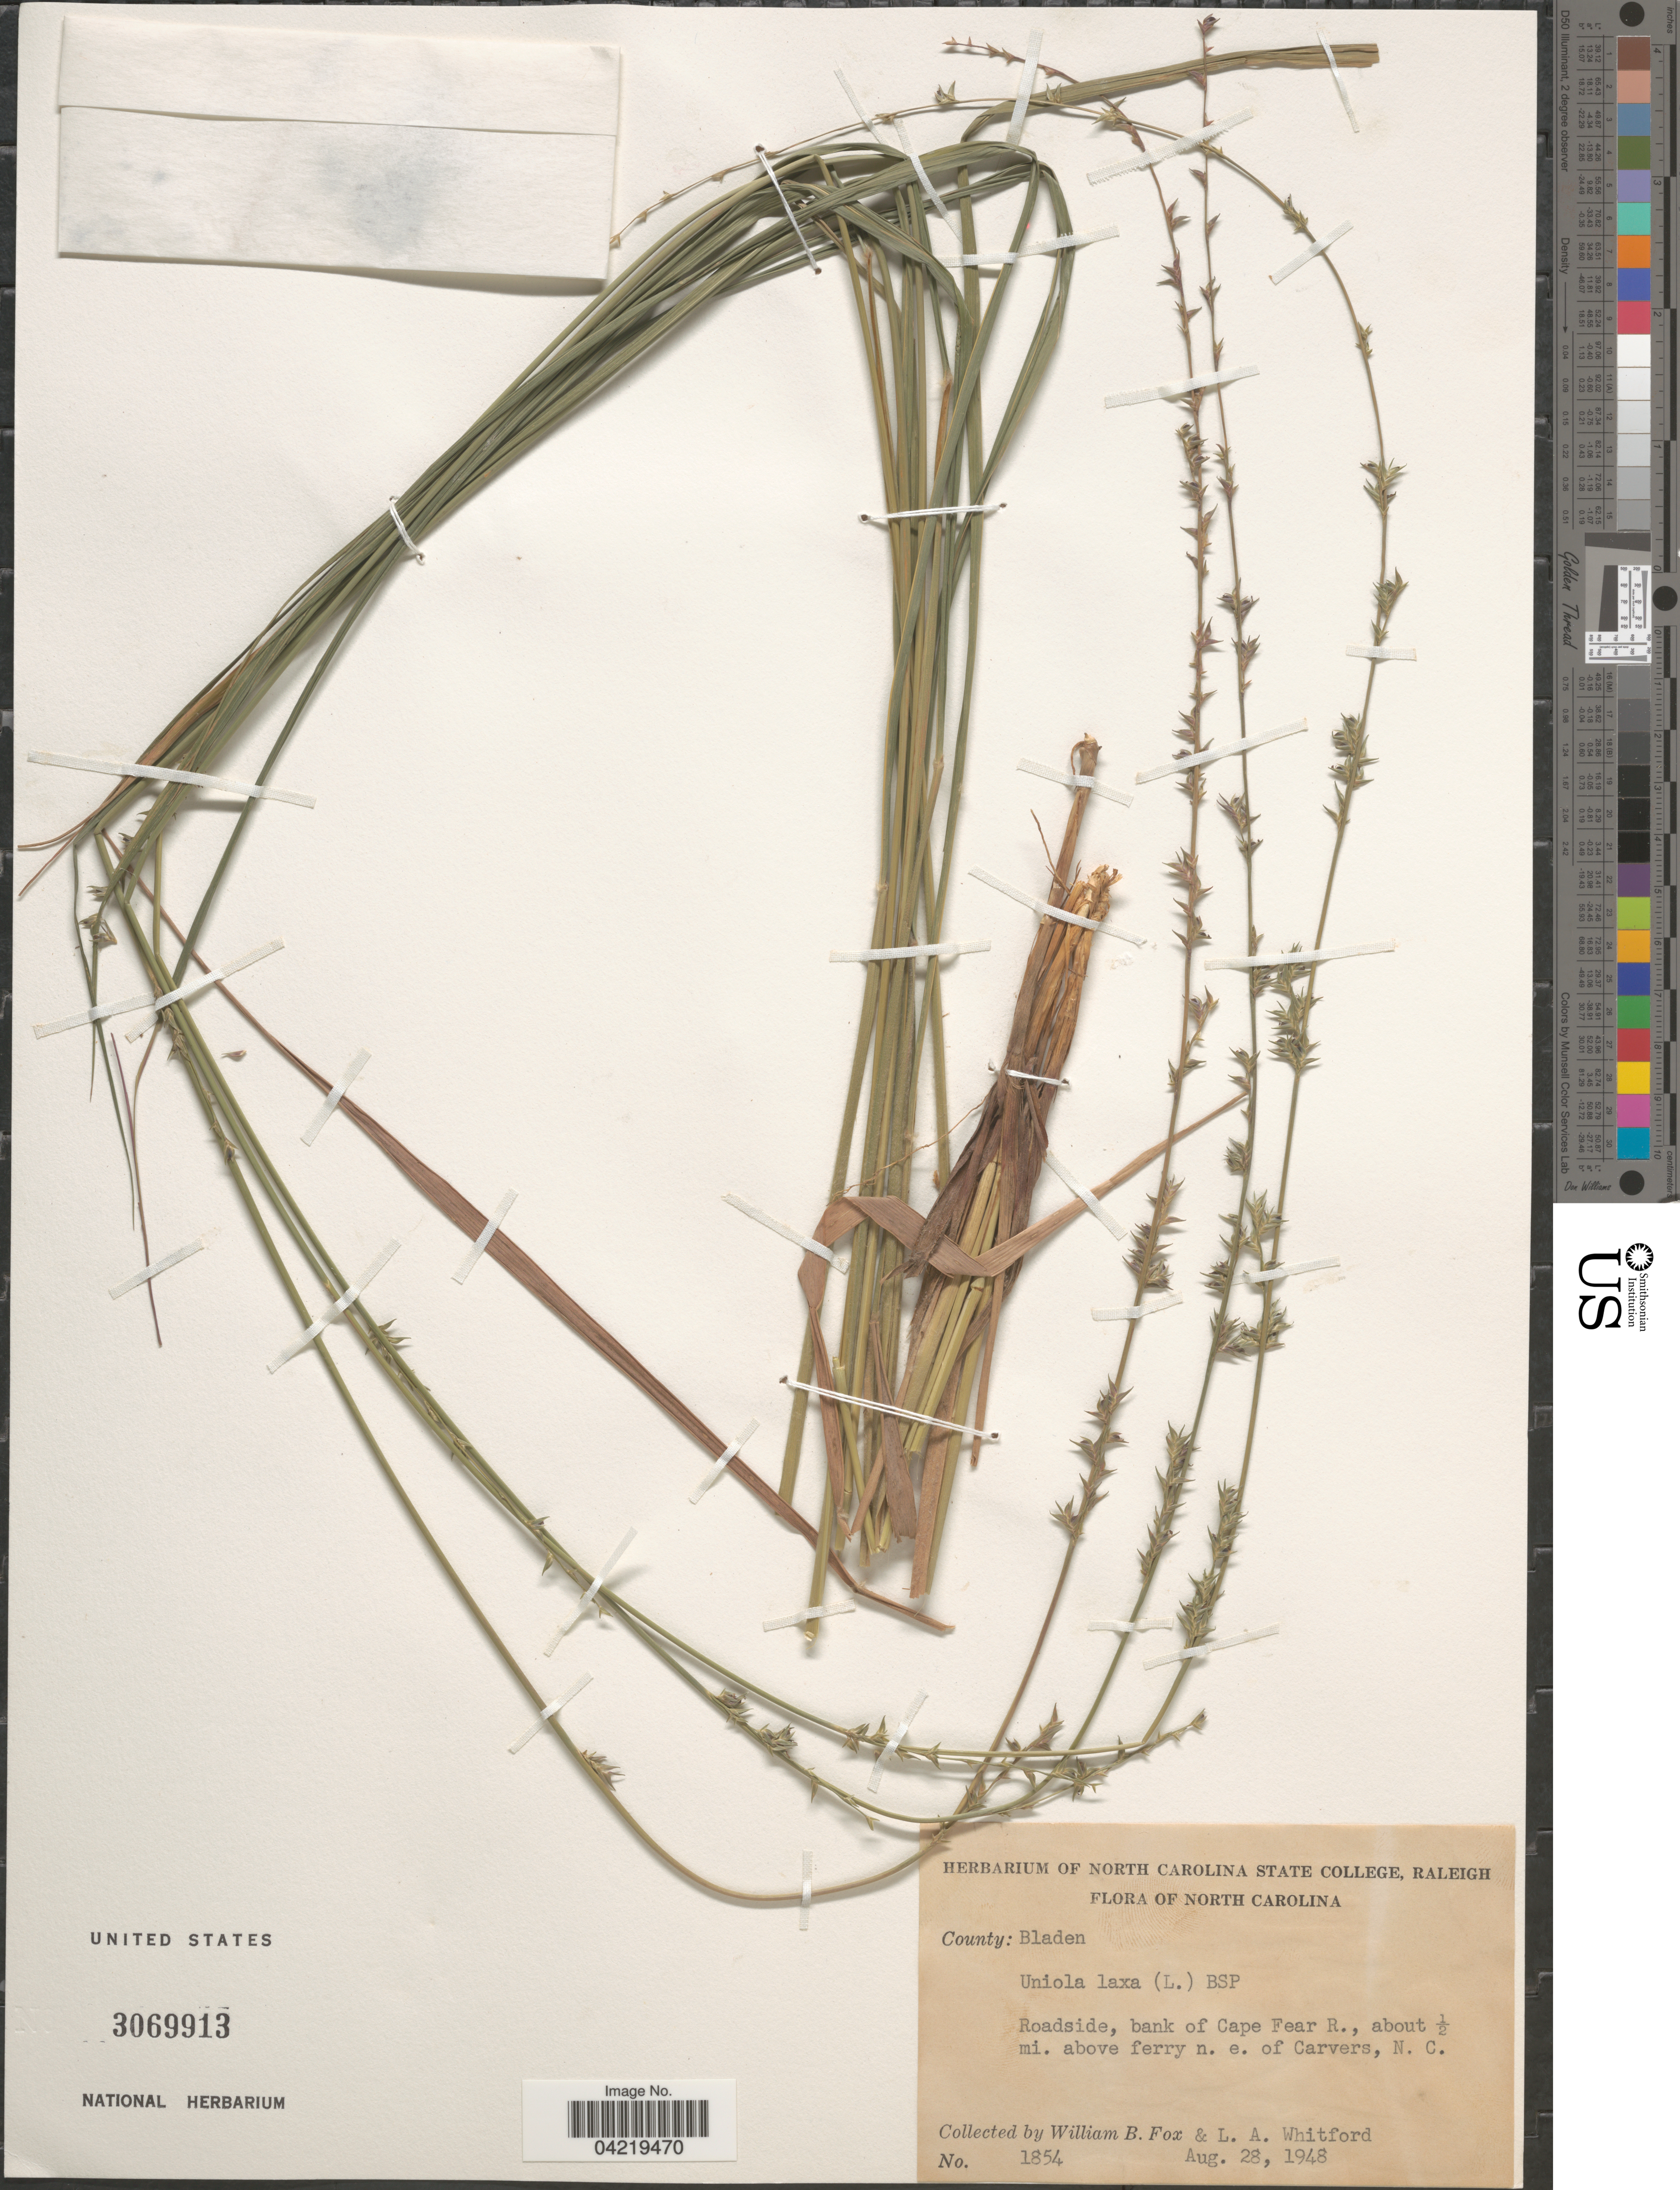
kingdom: Plantae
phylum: Tracheophyta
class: Liliopsida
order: Poales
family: Poaceae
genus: Chasmanthium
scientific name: Chasmanthium laxum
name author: (L.) H.O. Yates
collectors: W. B. Fox & L. Whitford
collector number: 1854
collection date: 1948-08-28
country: United States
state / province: North Dakota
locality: County: Bladen. Roadside, bank of Cape Fear R., about ½ mi. above ferry n. e. of Carvers.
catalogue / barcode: US 3069913